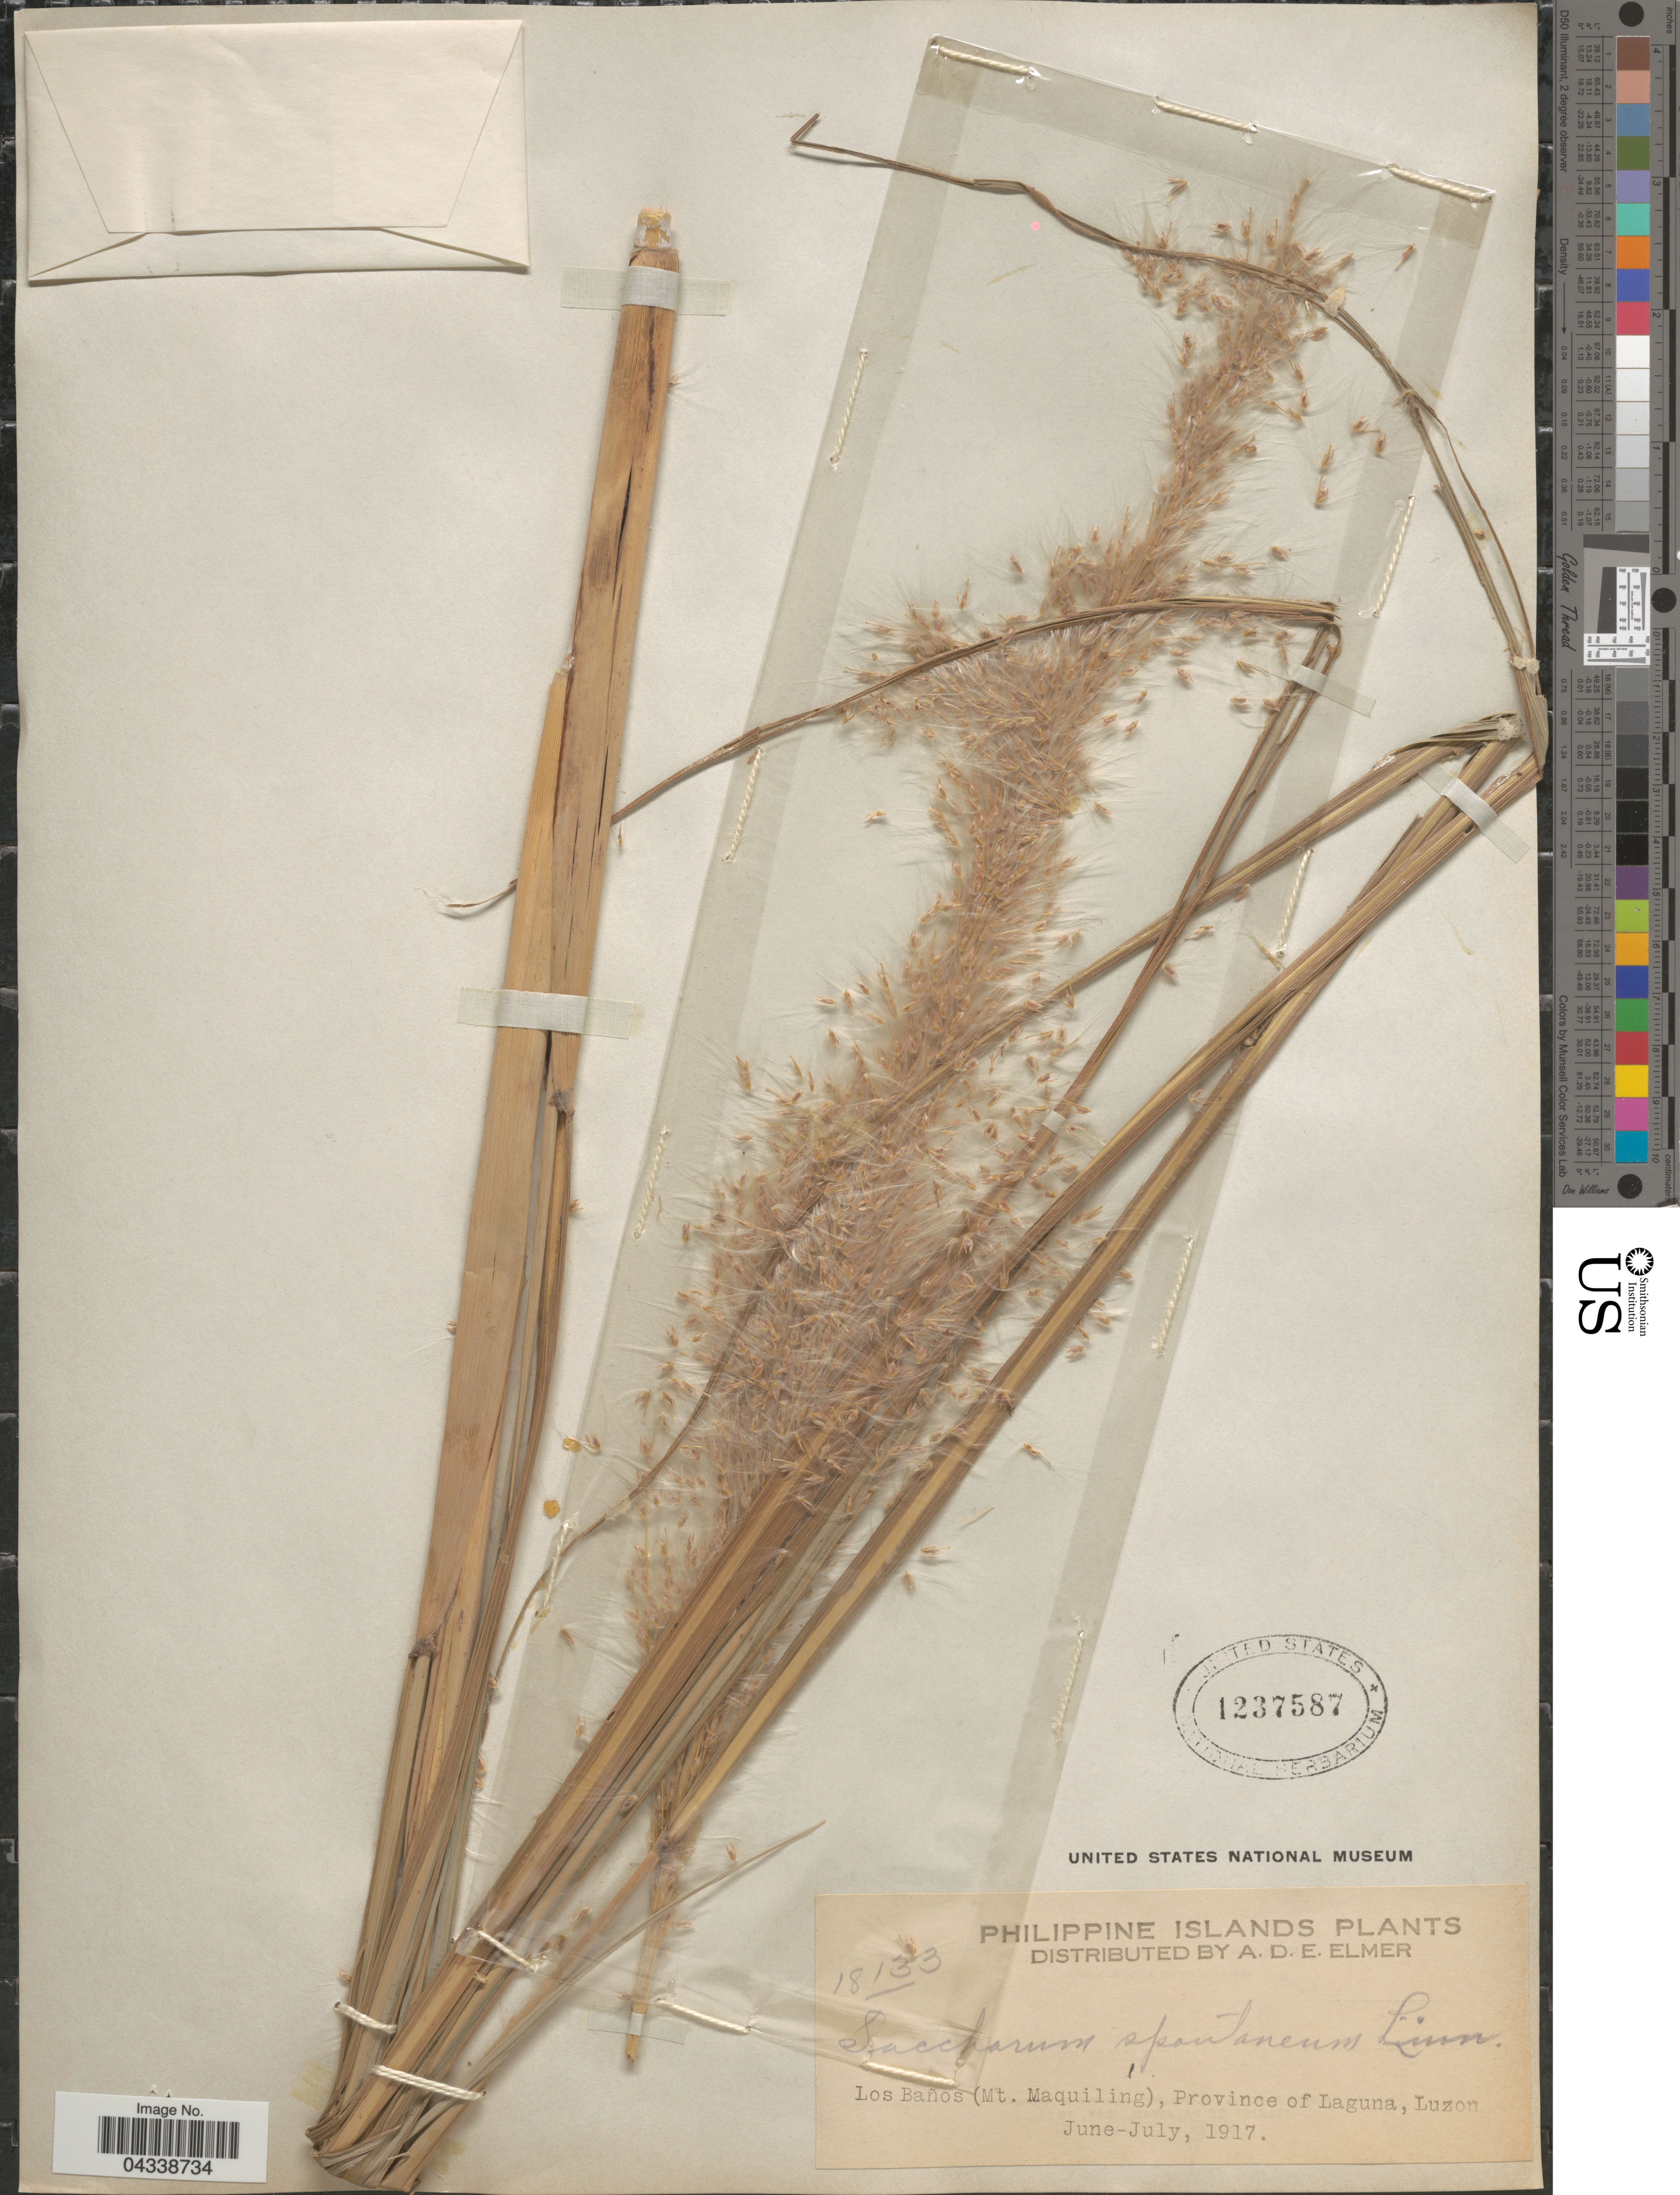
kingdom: Plantae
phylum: Tracheophyta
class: Liliopsida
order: Poales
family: Poaceae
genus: Saccharum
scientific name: Saccharum spontaneum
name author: L.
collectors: A. D. E. Elmer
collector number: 18133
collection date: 1917-06/1917-07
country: Philippines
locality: Philippine Islands. Los Baños (Mt. Maquiling), Province of Laguna, Luzon.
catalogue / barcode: US 1237587